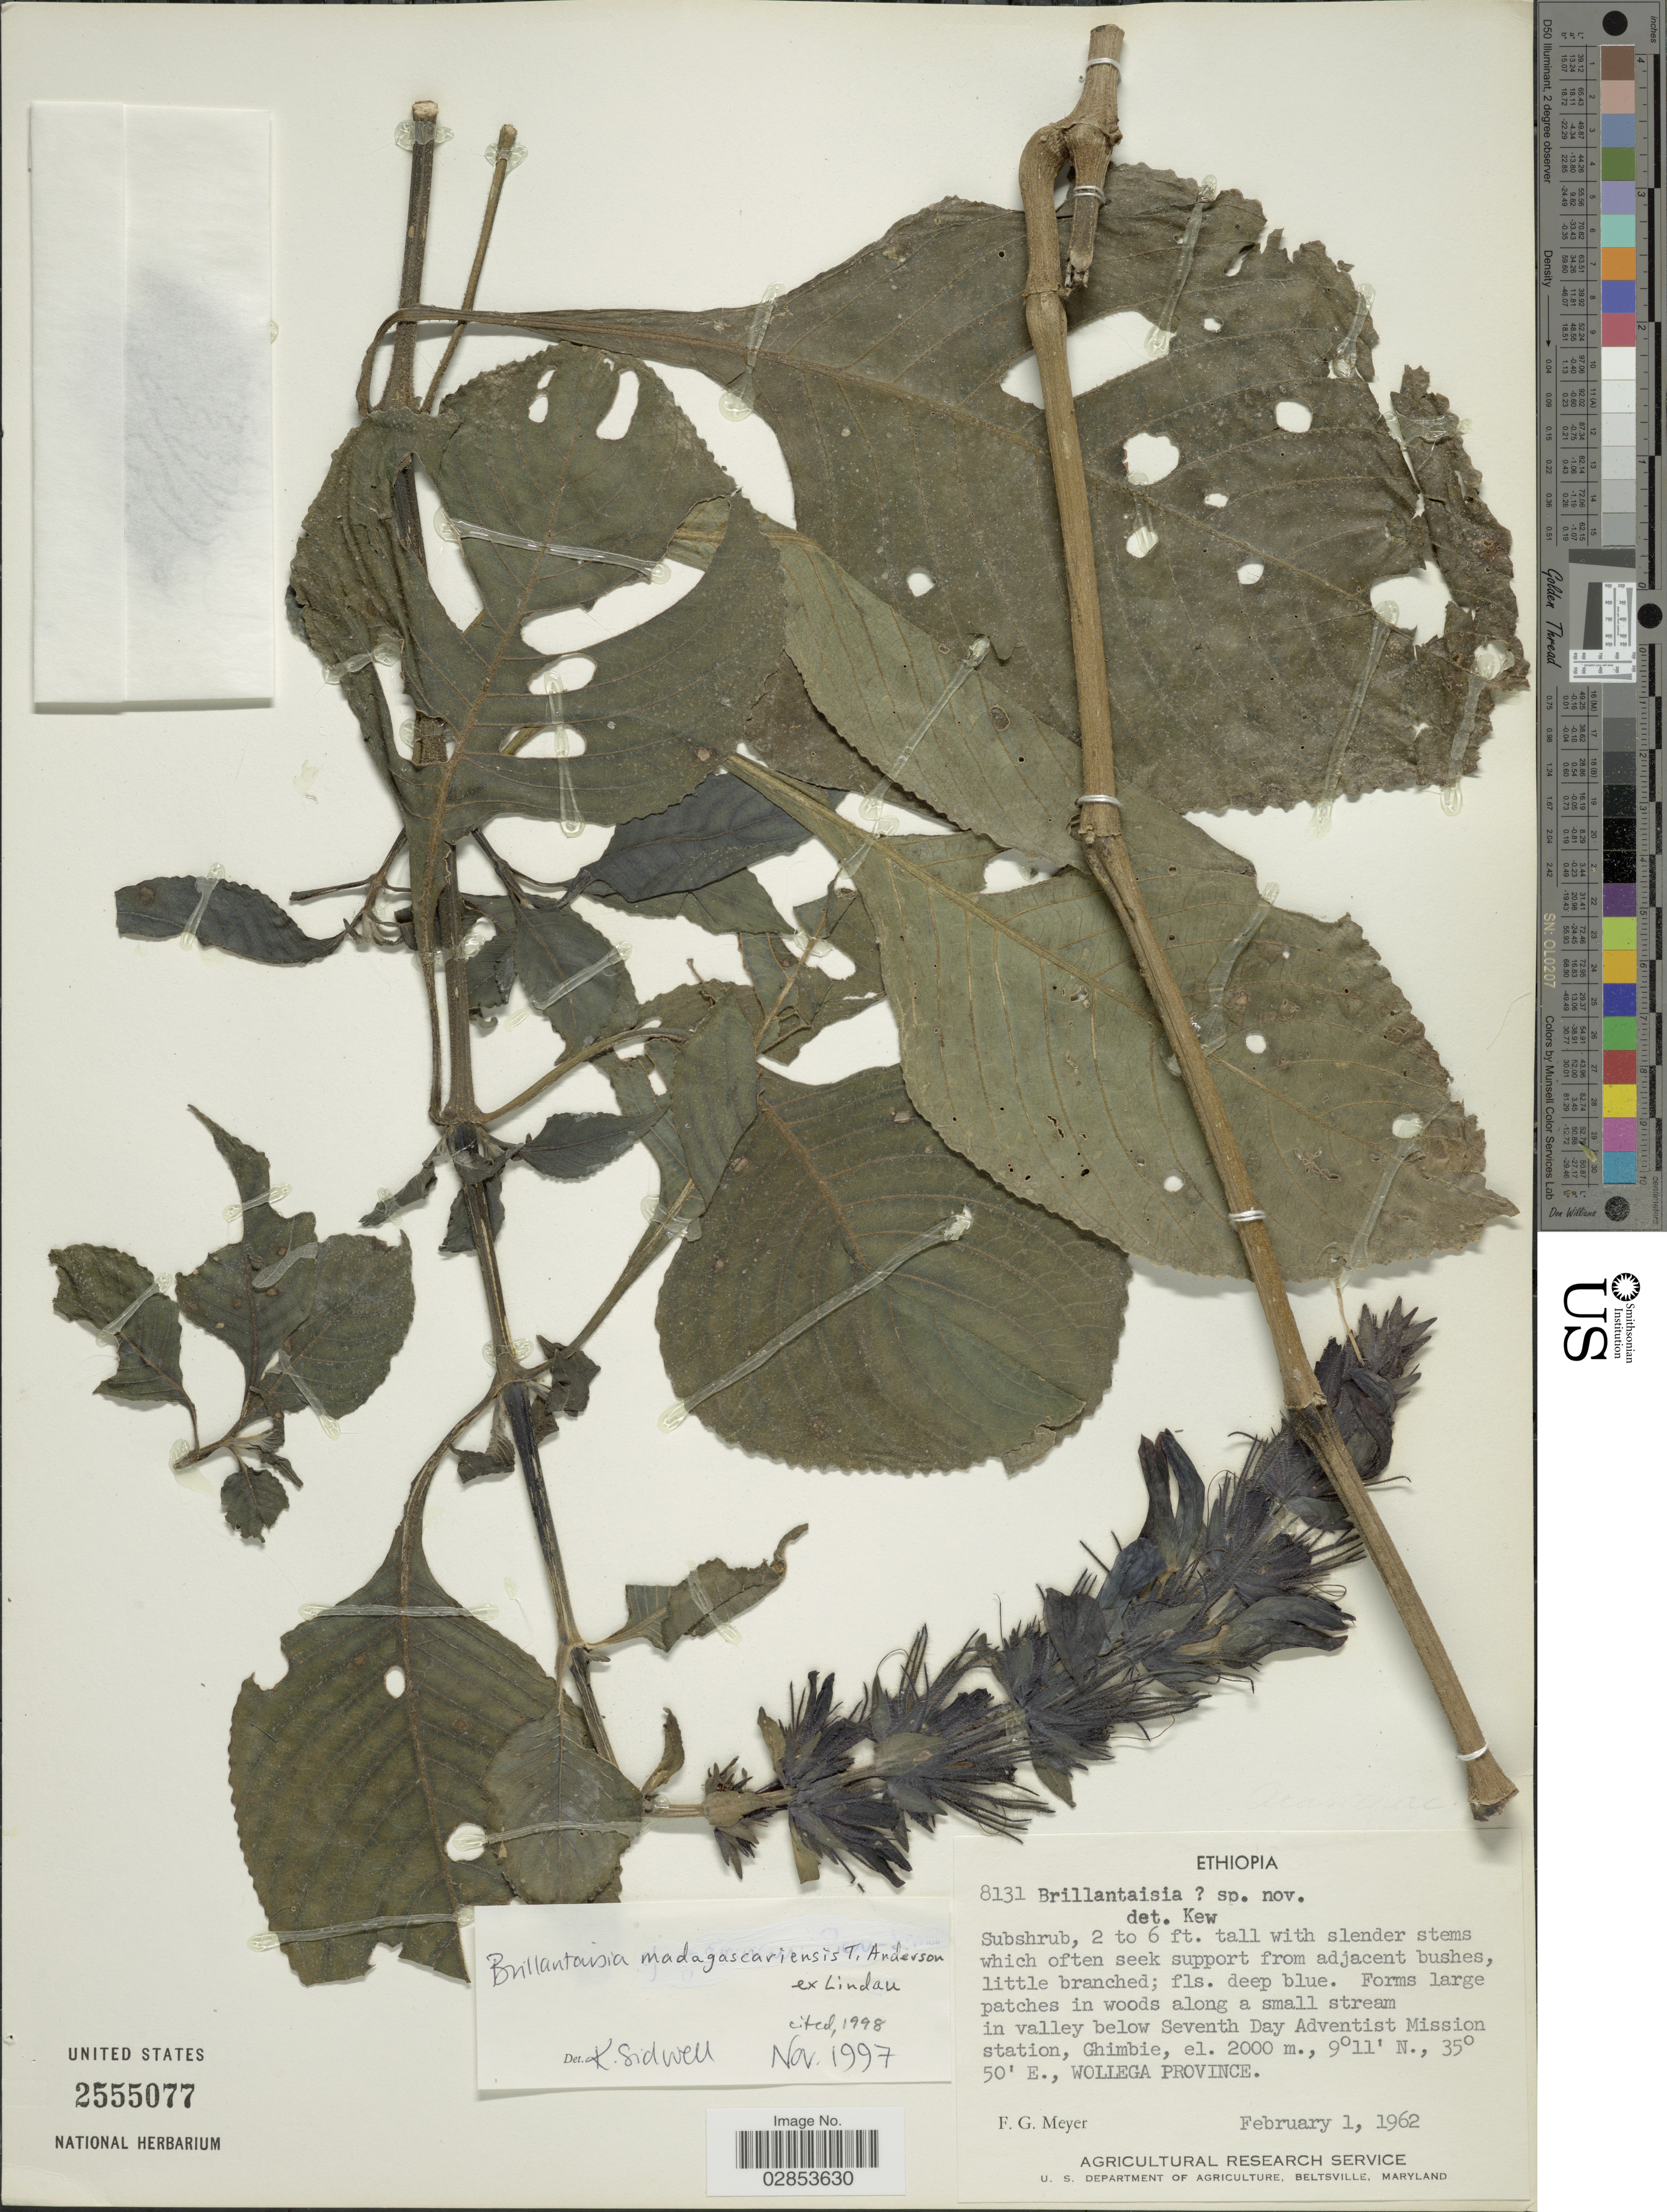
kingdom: Plantae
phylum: Tracheophyta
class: Magnoliopsida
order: Lamiales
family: Acanthaceae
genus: Brillantaisia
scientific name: Brillantaisia madagascariensis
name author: T. Anderson ex Lindau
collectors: F. G. Meyer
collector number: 8131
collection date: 1962-02-01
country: Ethiopia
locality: In valley below Seventh Day Adventist Mission station, Ghimbie, Wollega Province.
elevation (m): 2000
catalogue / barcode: US 2555077